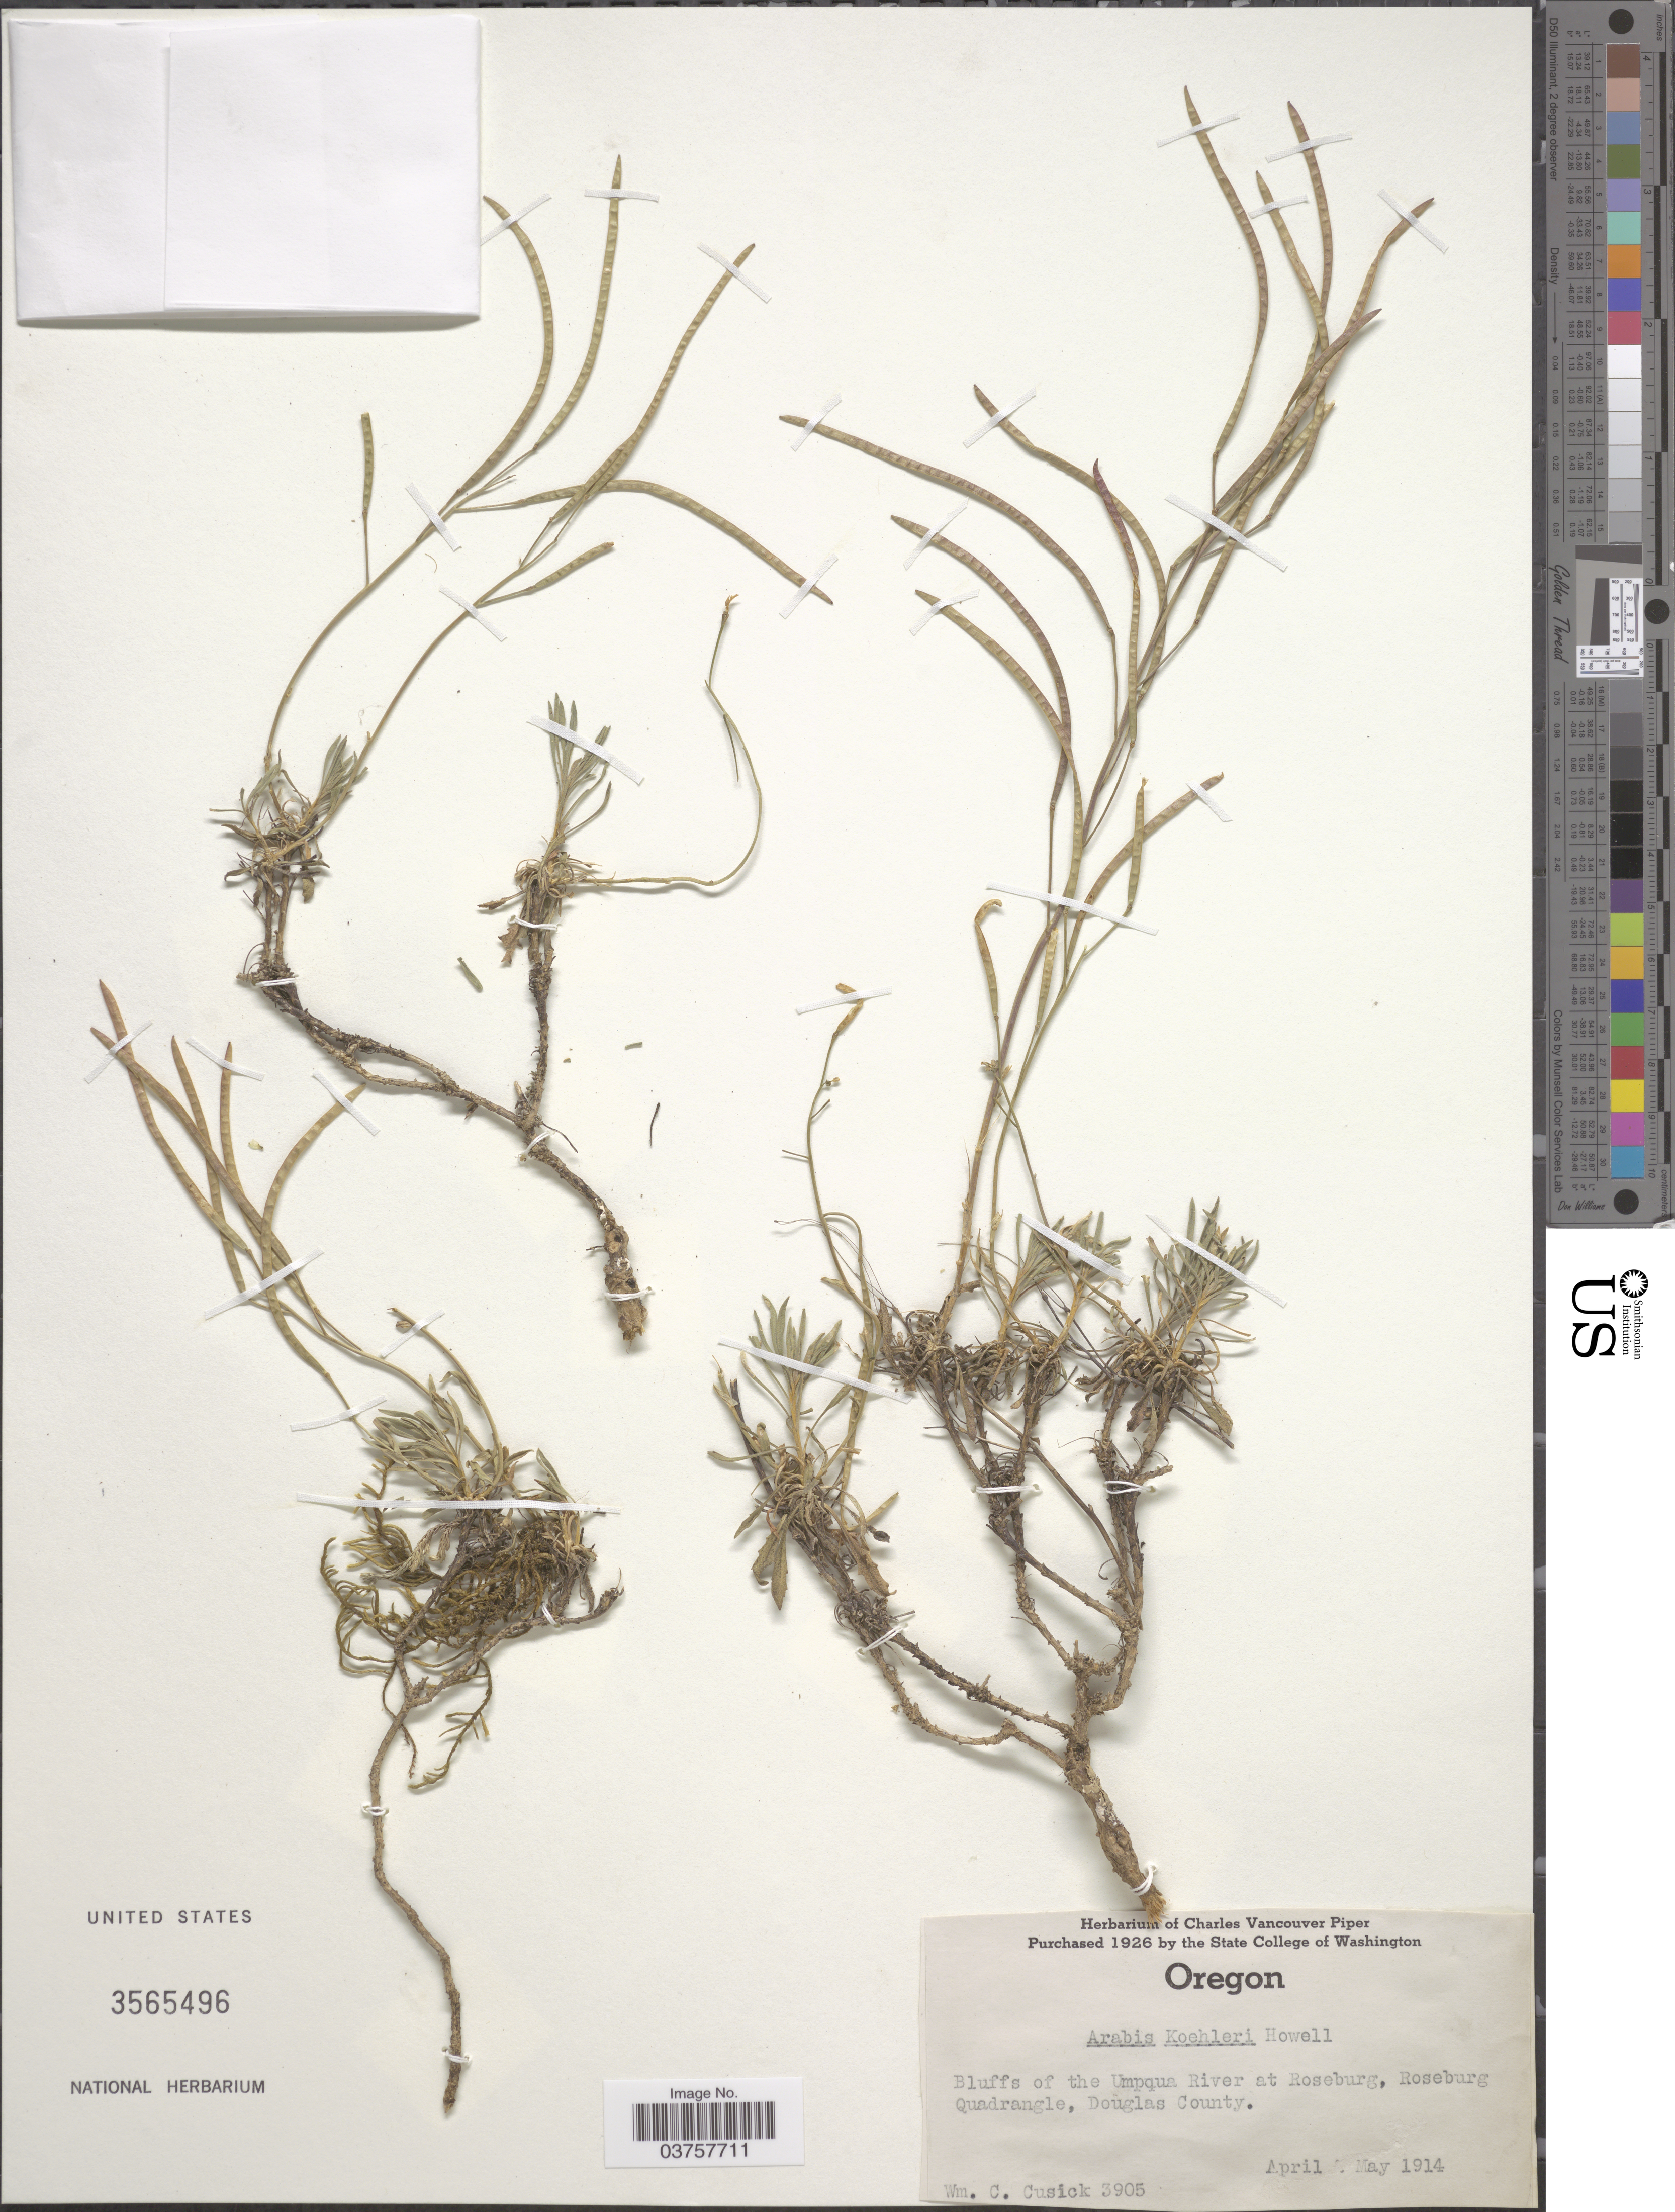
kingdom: Plantae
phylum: Tracheophyta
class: Magnoliopsida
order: Brassicales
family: Brassicaceae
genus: Arabis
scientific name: Arabis koehleri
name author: Howell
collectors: W. C. Cusick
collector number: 3905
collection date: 1914-04/1914-05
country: United States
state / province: Oregon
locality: Bluffs of the Umpqua River at Roseburg, Roseburg Quadrangle, Douglas County.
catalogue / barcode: US 3565496